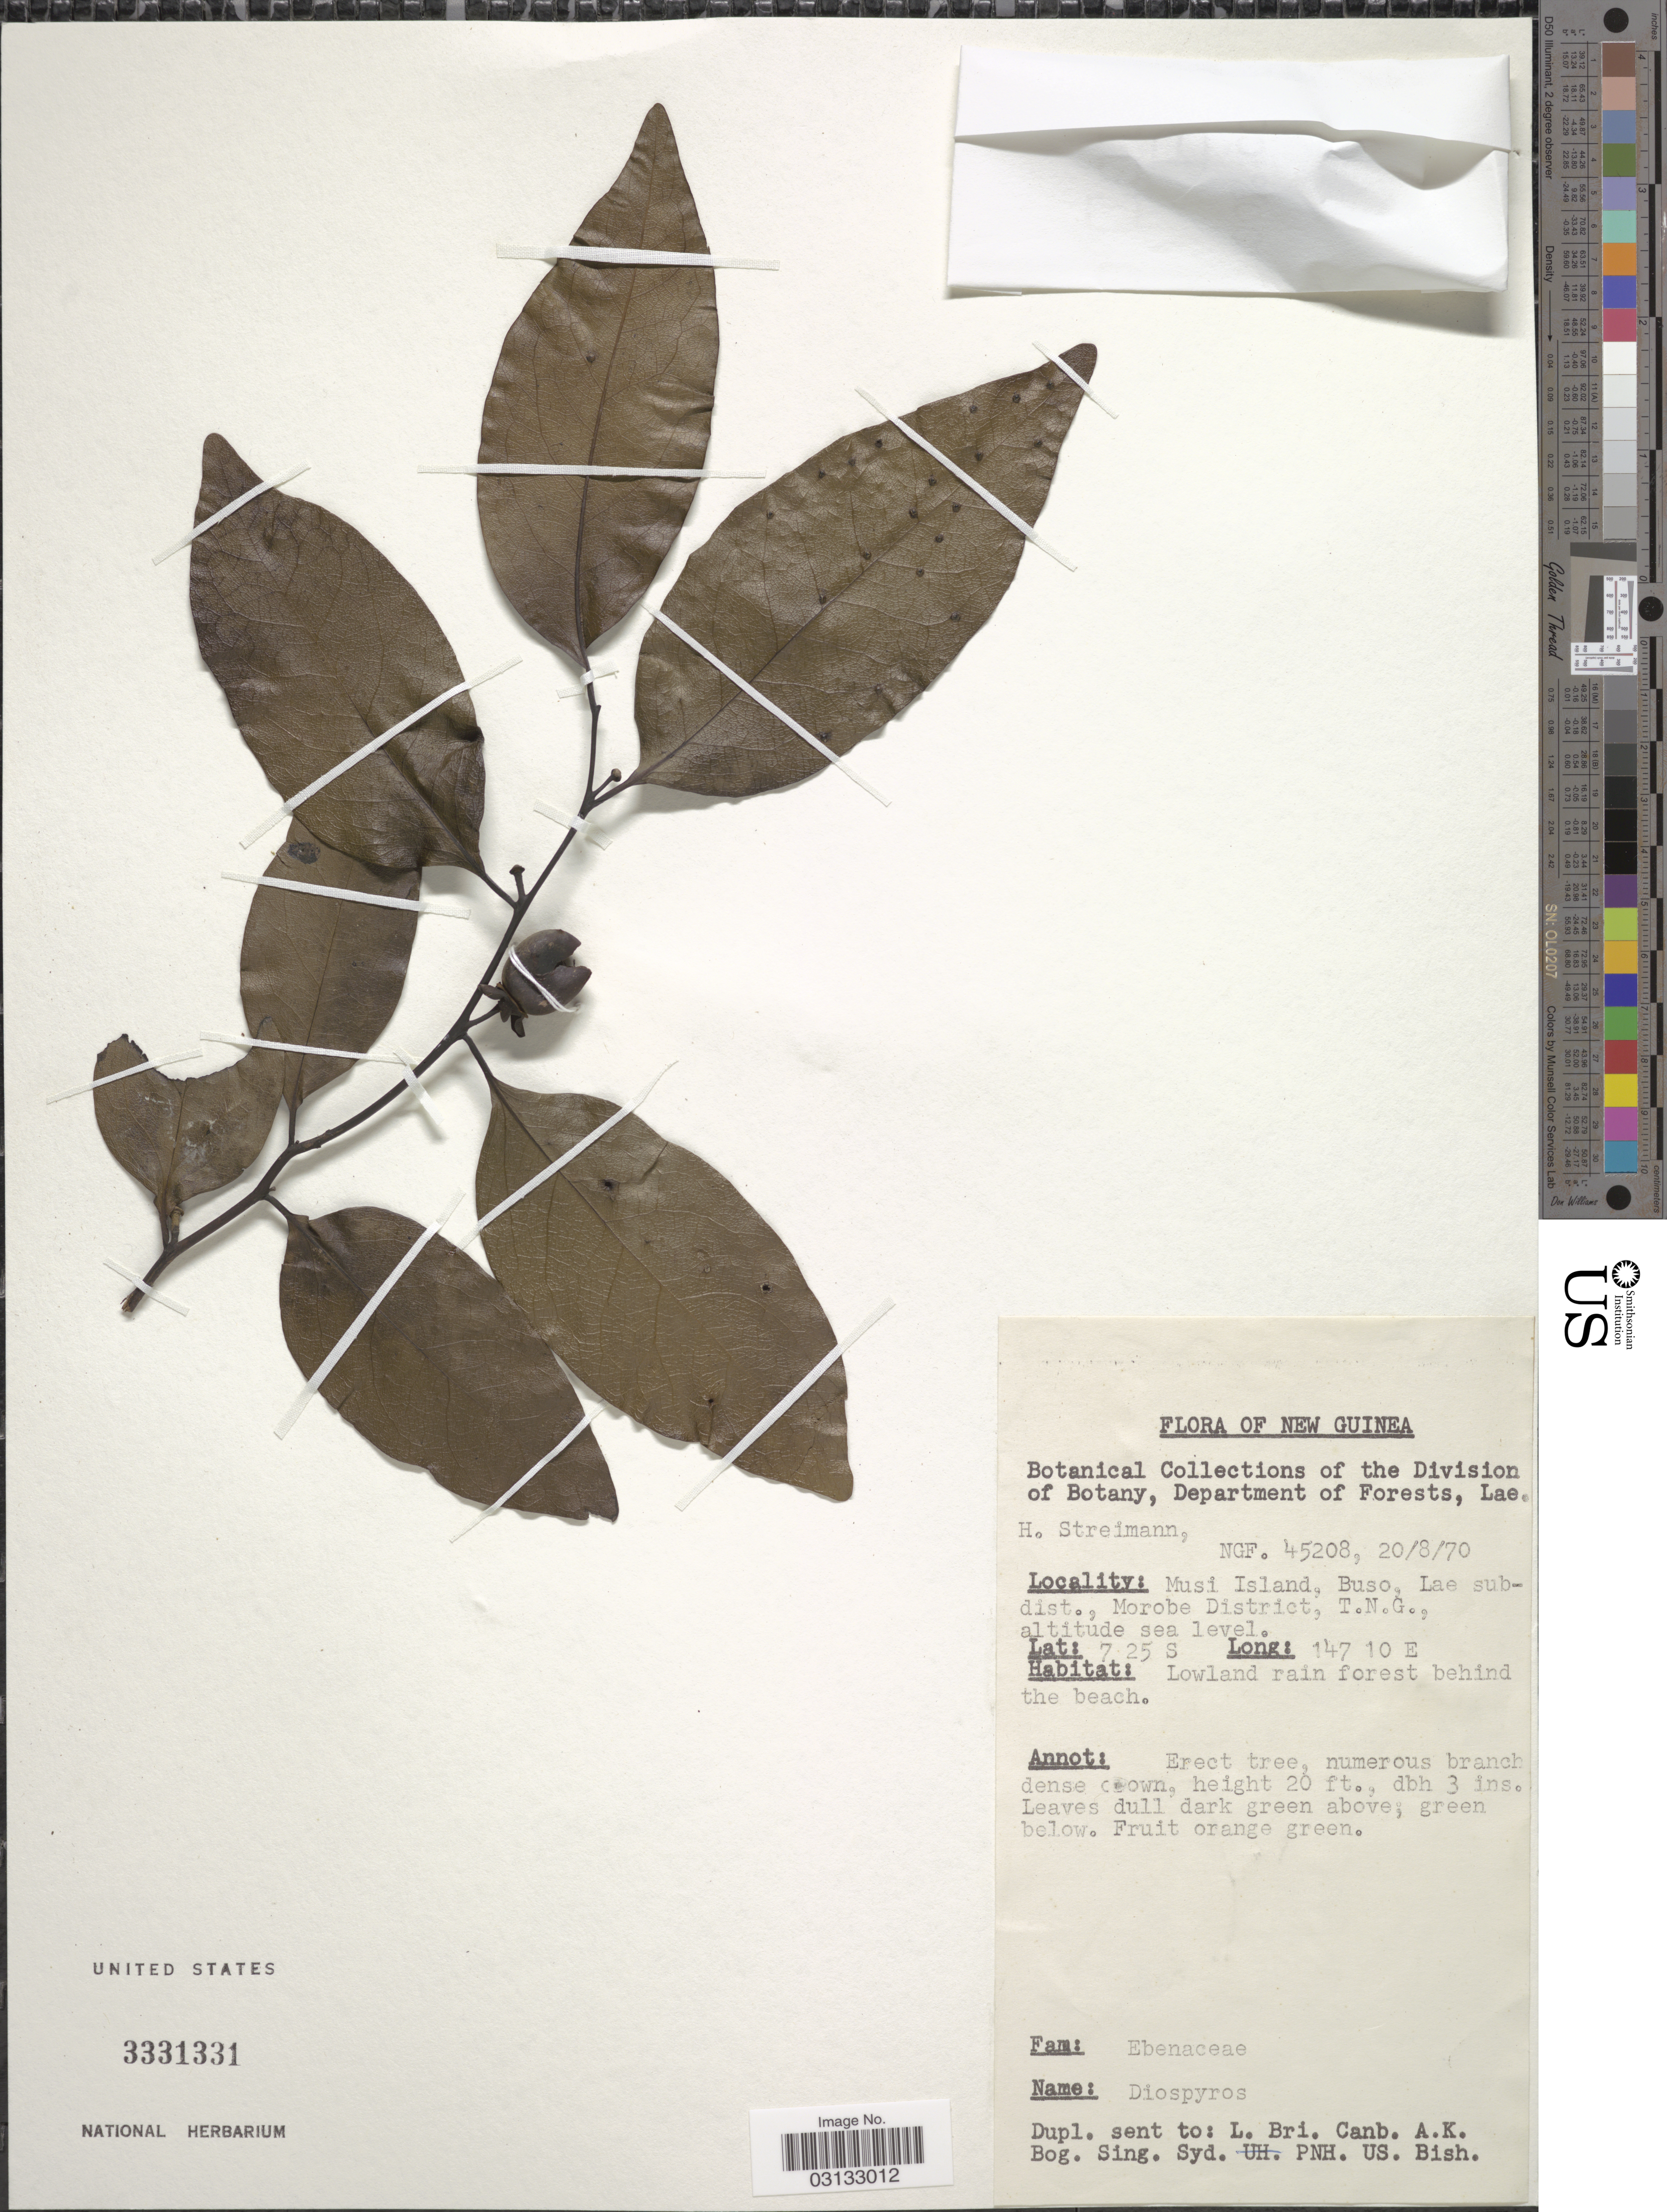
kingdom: Plantae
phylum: Tracheophyta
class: Magnoliopsida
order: Ericales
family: Ebenaceae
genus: Diospyros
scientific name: Diospyros sp.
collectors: H. Streimann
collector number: NGF 45208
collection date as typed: Transcribed d/m/y: 20/8/70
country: Papua New Guinea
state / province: Morobe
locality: New Guinea, Musi Island, Buso, Lae subdist., Morobe District, T.N.G.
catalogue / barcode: US 3331331